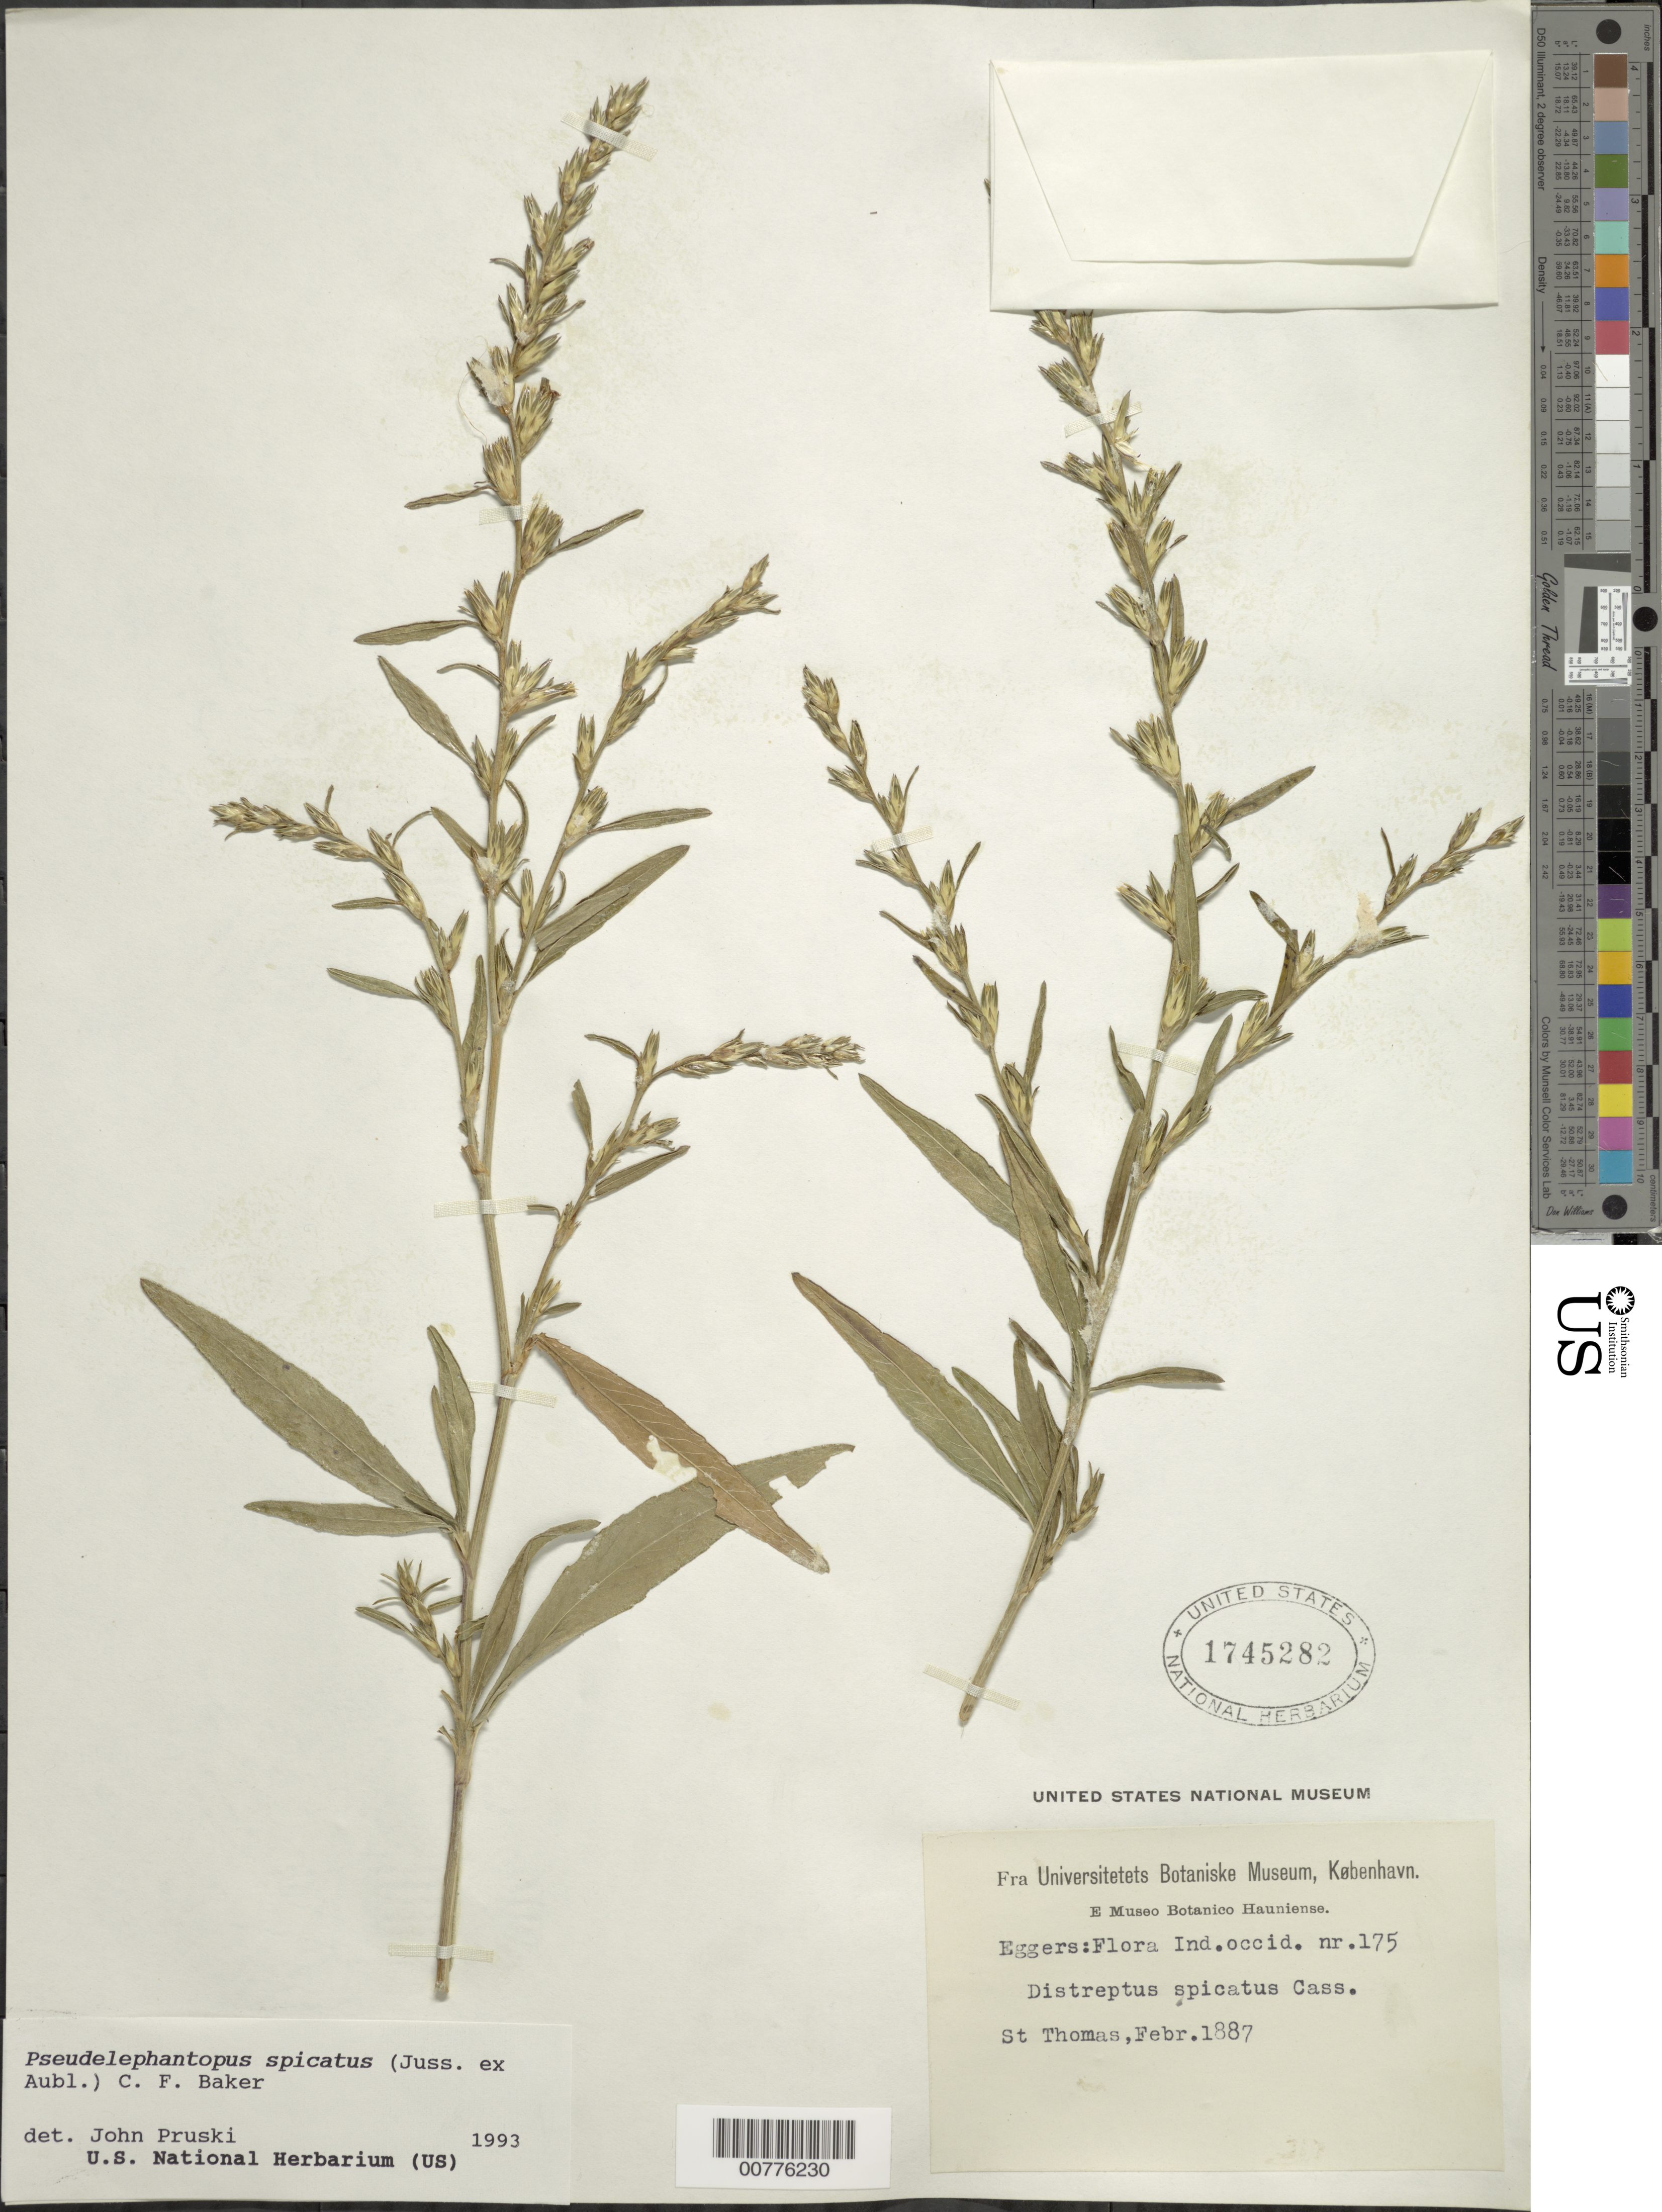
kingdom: Plantae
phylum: Tracheophyta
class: Magnoliopsida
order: Asterales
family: Asteraceae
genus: Pseudelephantopus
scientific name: Pseudelephantopus spicatus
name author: (Juss. ex Aubl.) C.F. Baker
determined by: Pruski, J. F.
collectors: H. F. A. von Eggers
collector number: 175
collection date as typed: Feb 1887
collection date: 1887-02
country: U.S. Virgin Islands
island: St. Thomas I.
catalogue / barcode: US 1745282